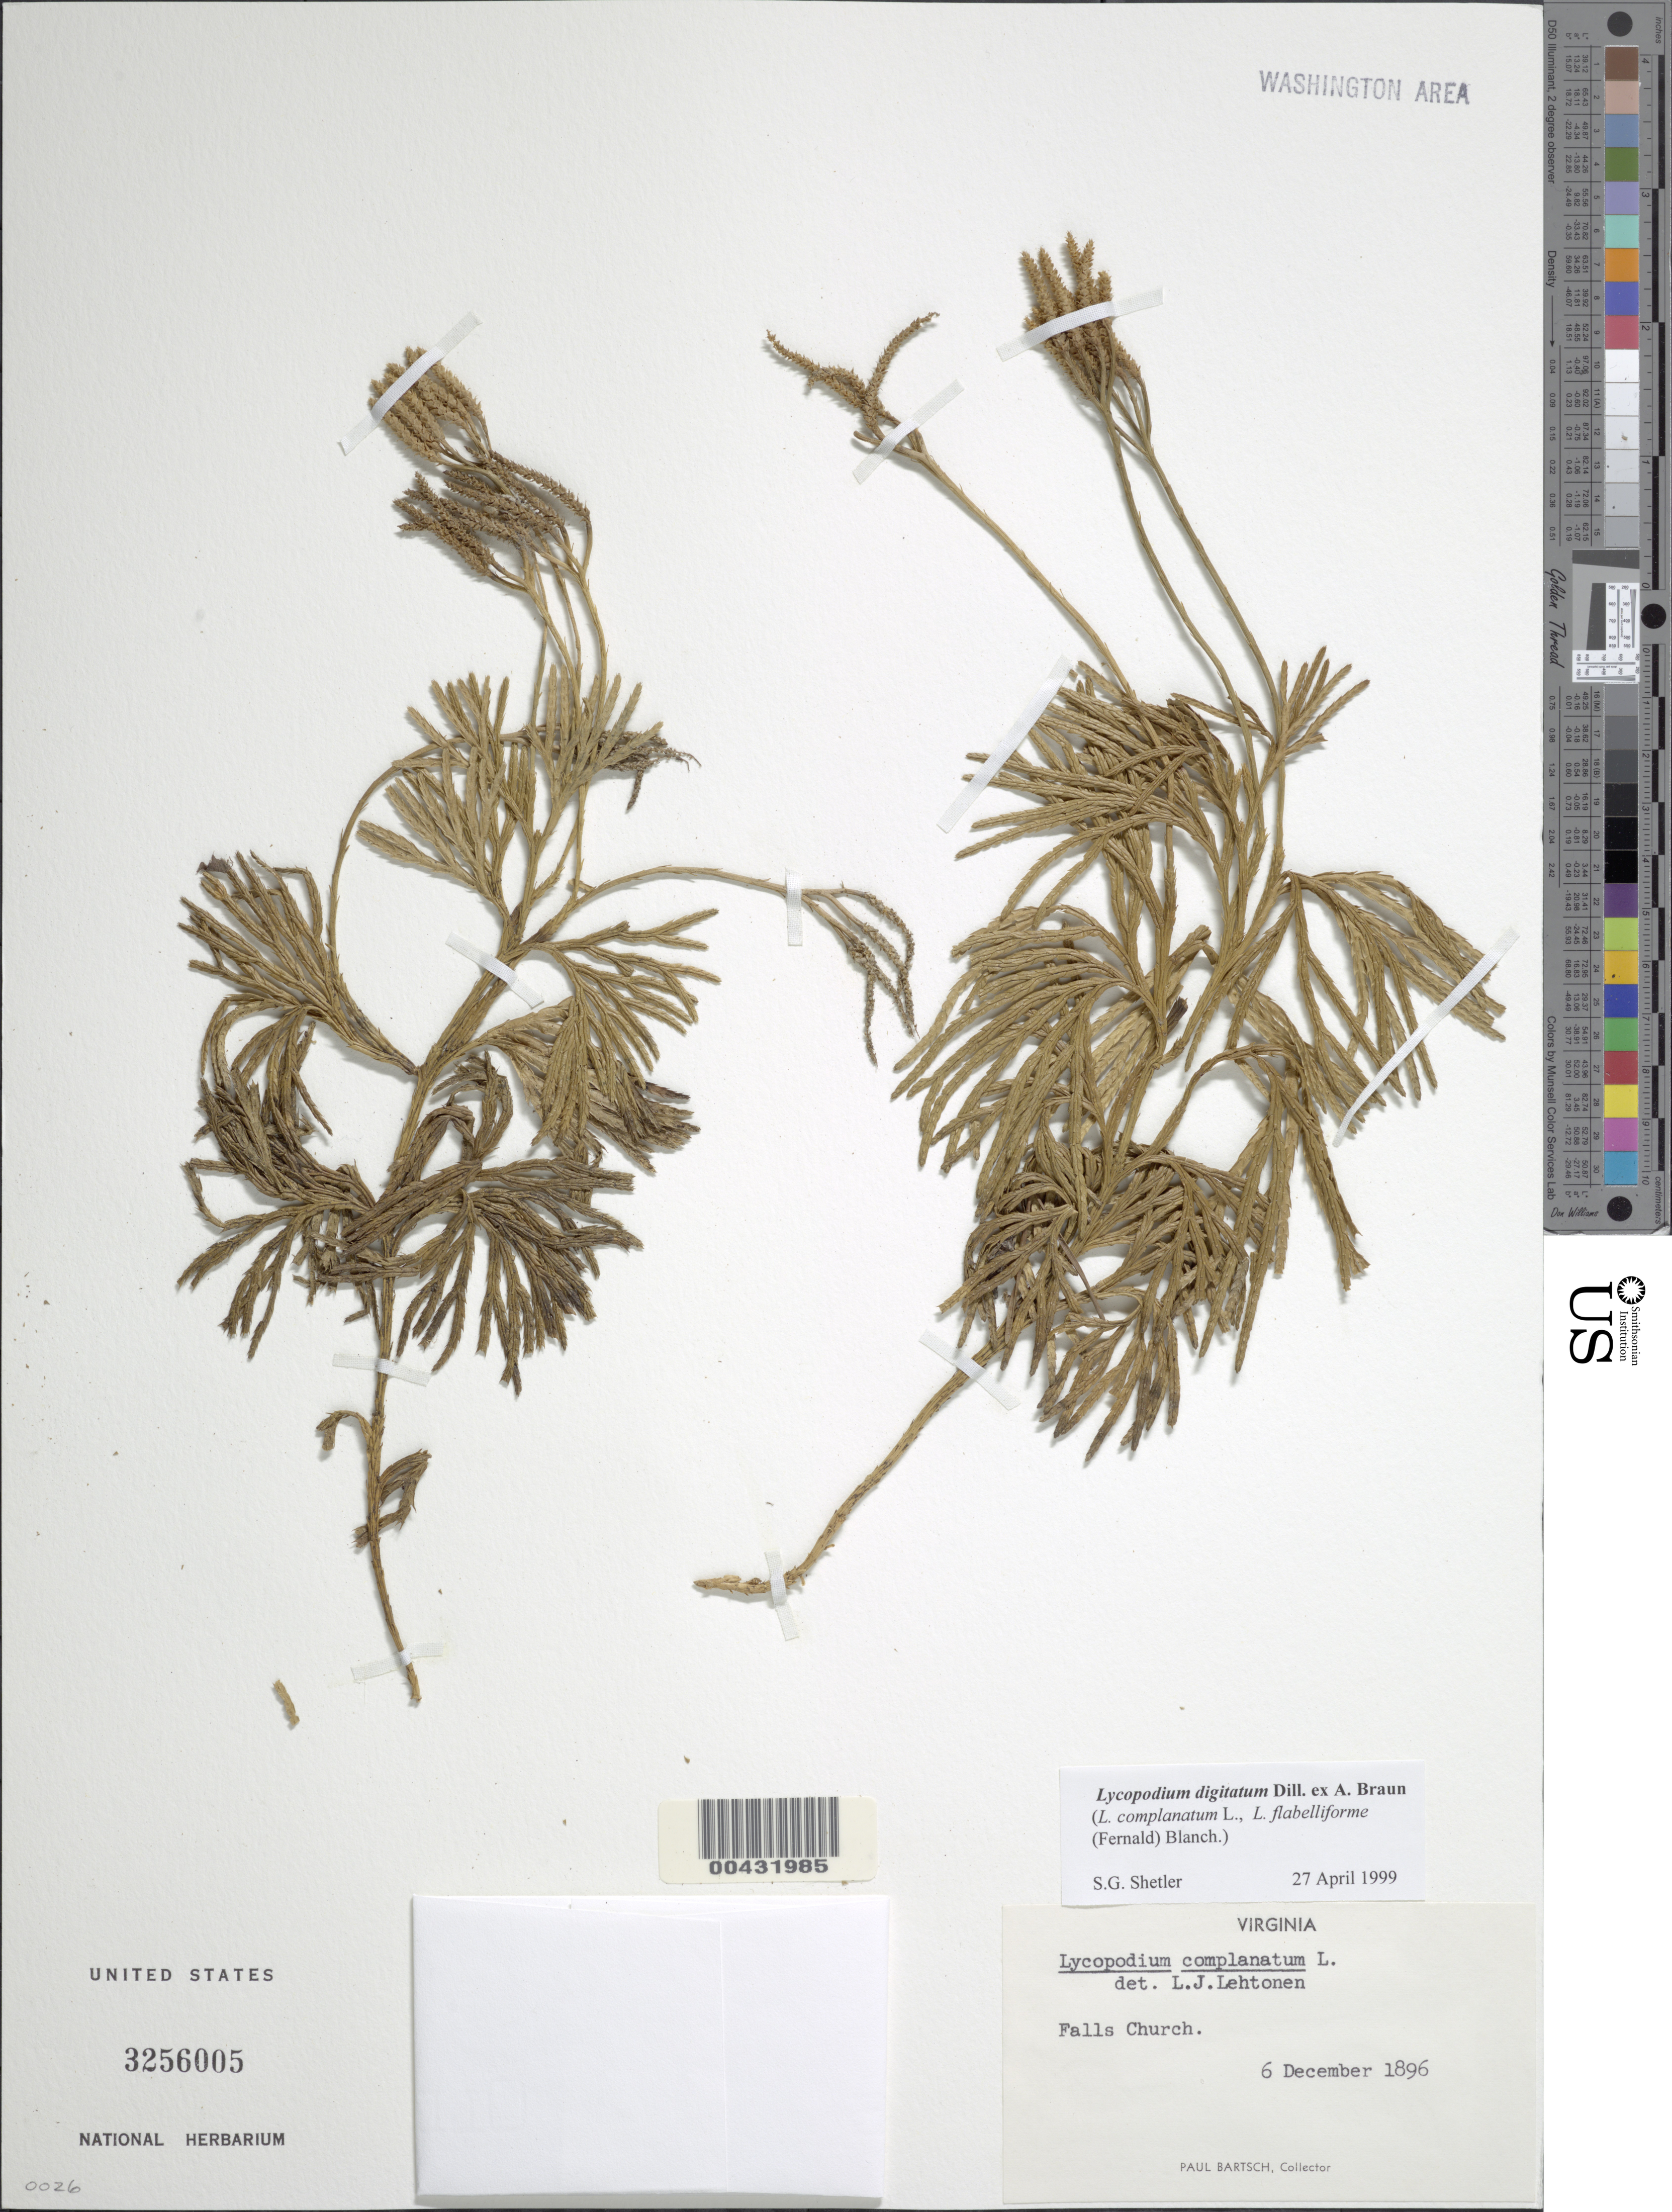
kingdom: Plantae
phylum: Tracheophyta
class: Lycopodiopsida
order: Lycopodiales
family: Lycopodiaceae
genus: Diphasiastrum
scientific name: Diphasiastrum digitatum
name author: (Dill. ex A. Braun) Holub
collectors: P. Bartsch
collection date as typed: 06 Dec 1896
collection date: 1896-12-06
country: United States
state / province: Virginia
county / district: City of Falls Church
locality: Falls Church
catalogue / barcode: US 3256005